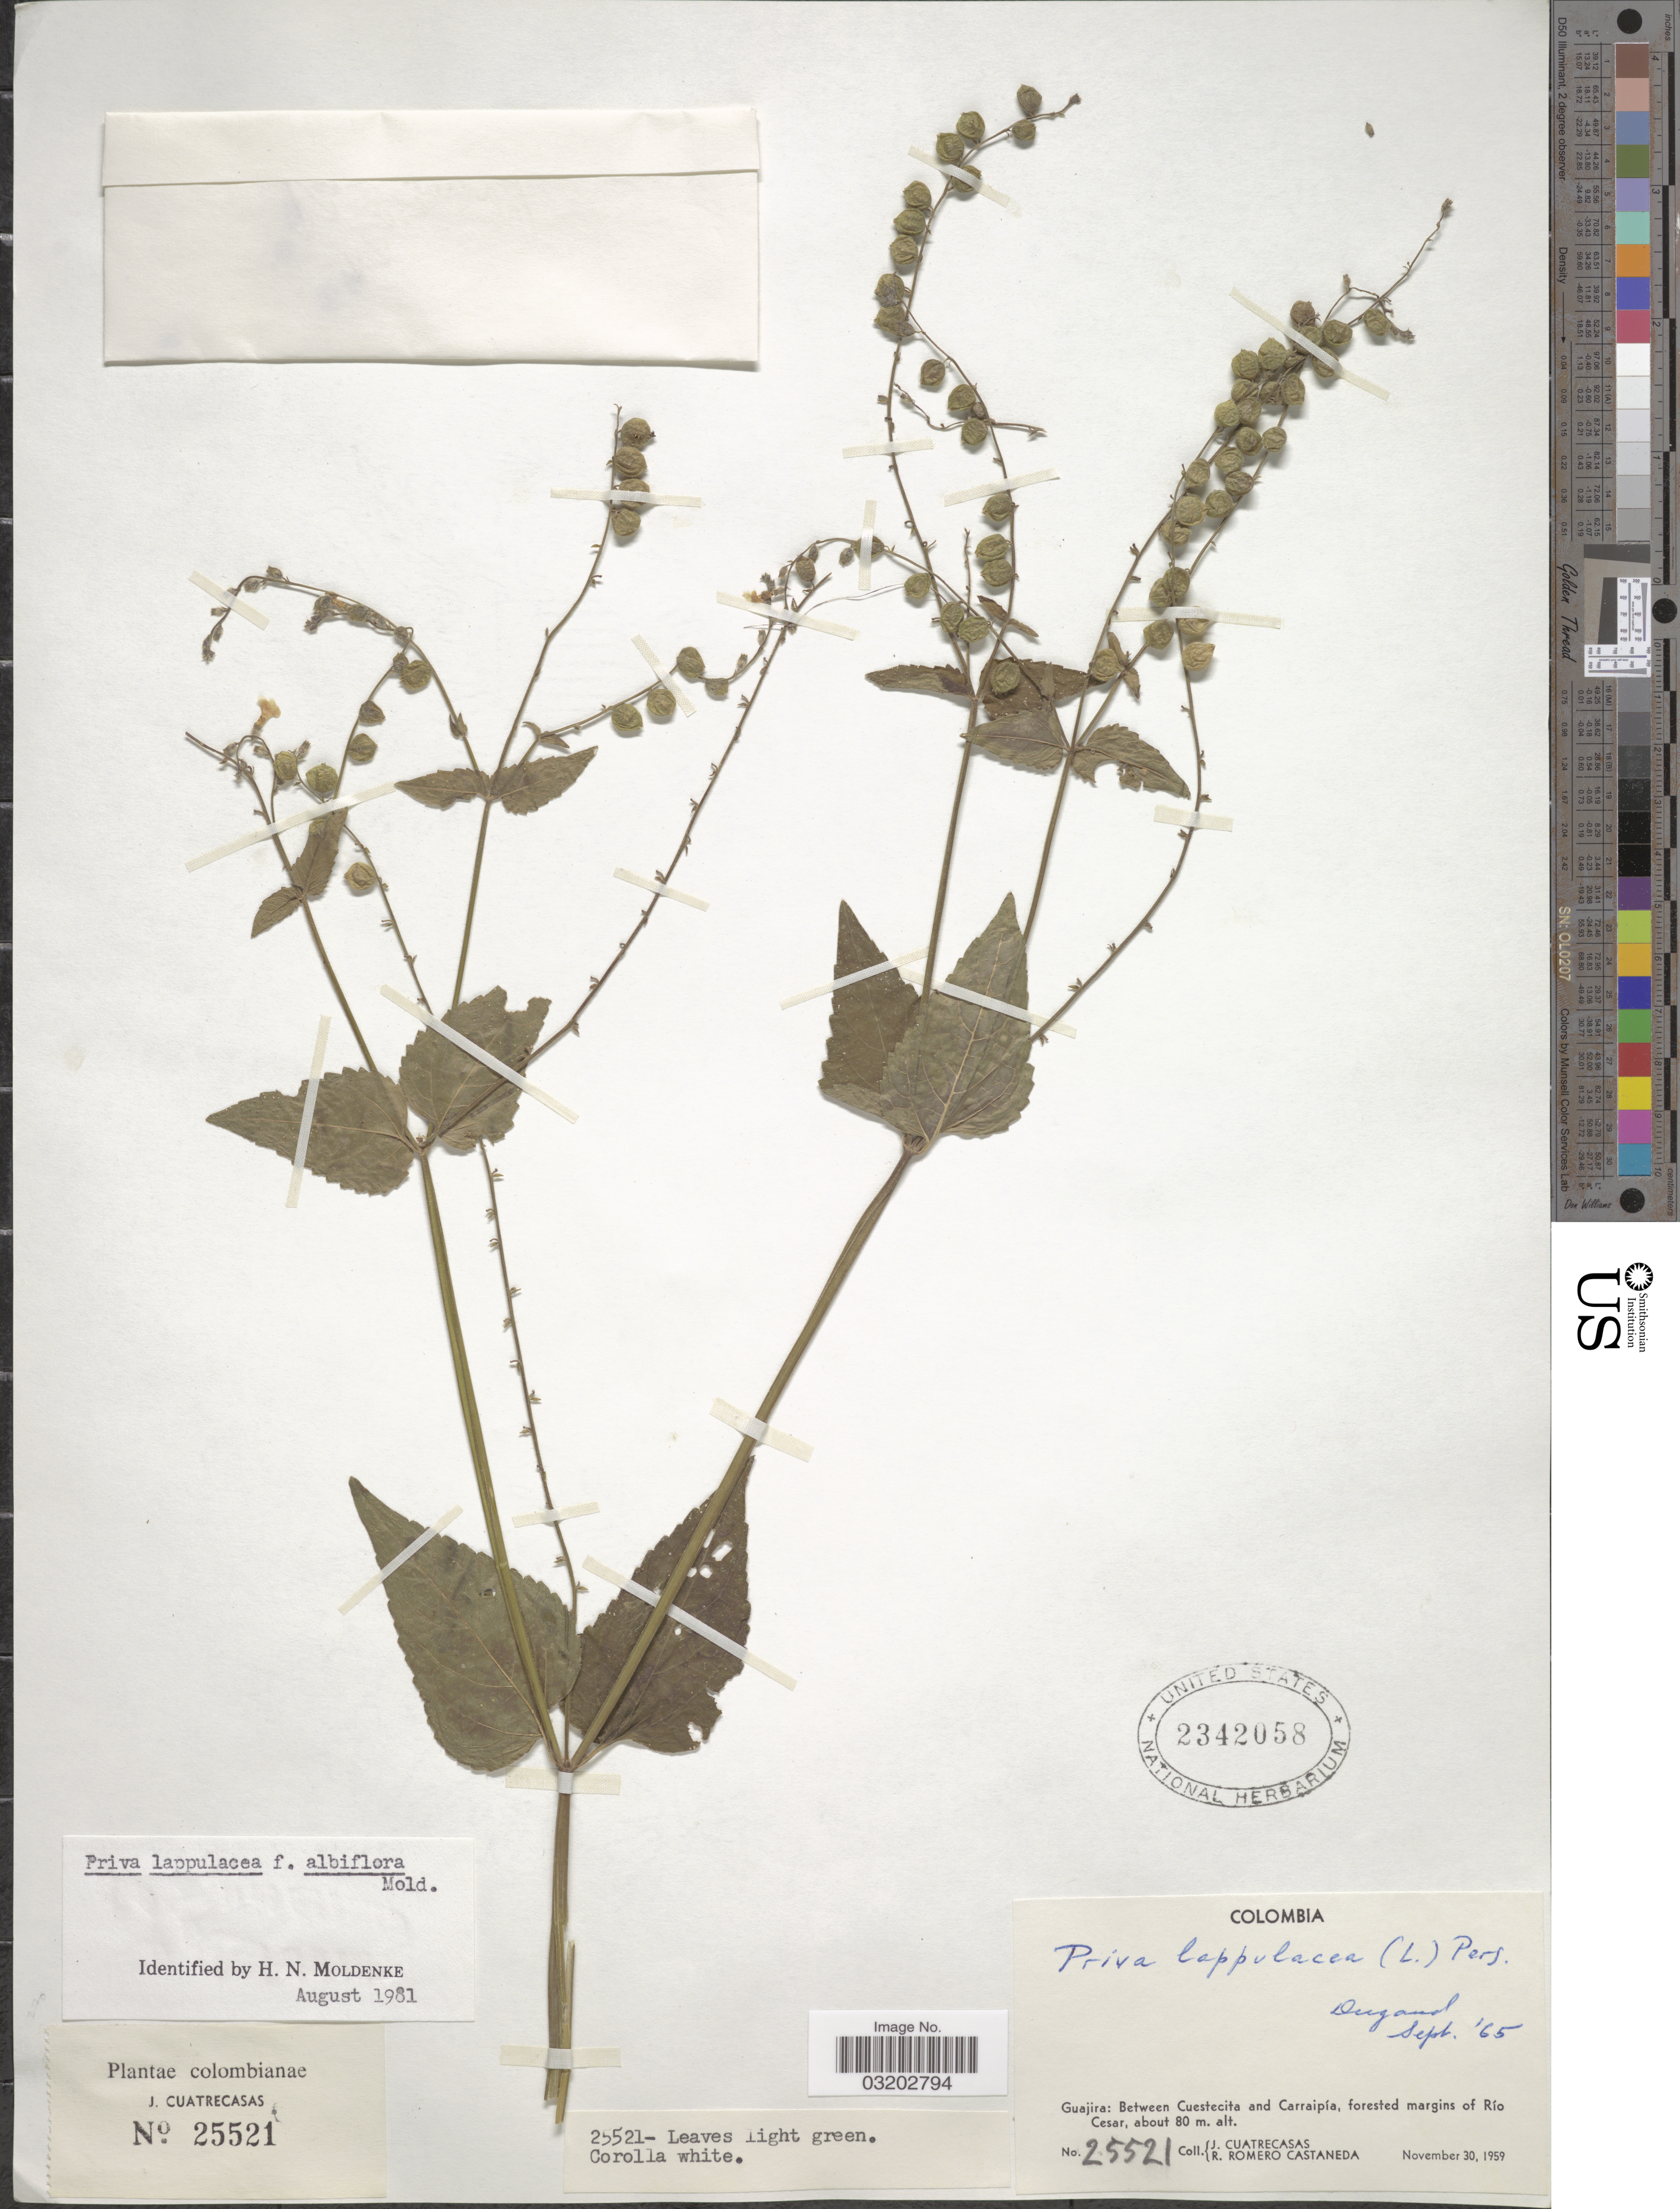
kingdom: Plantae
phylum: Tracheophyta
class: Magnoliopsida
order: Lamiales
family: Verbenaceae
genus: Priva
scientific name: Priva lappulacea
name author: (L.) Pers.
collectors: J. Cuatrecasas & R. Romero Castañeda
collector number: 25521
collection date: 1959-11-30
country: Colombia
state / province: La Guajira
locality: Between Cuestecita and Carraipá, forested margins of Río Cesar.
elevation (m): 80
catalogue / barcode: US 2342058